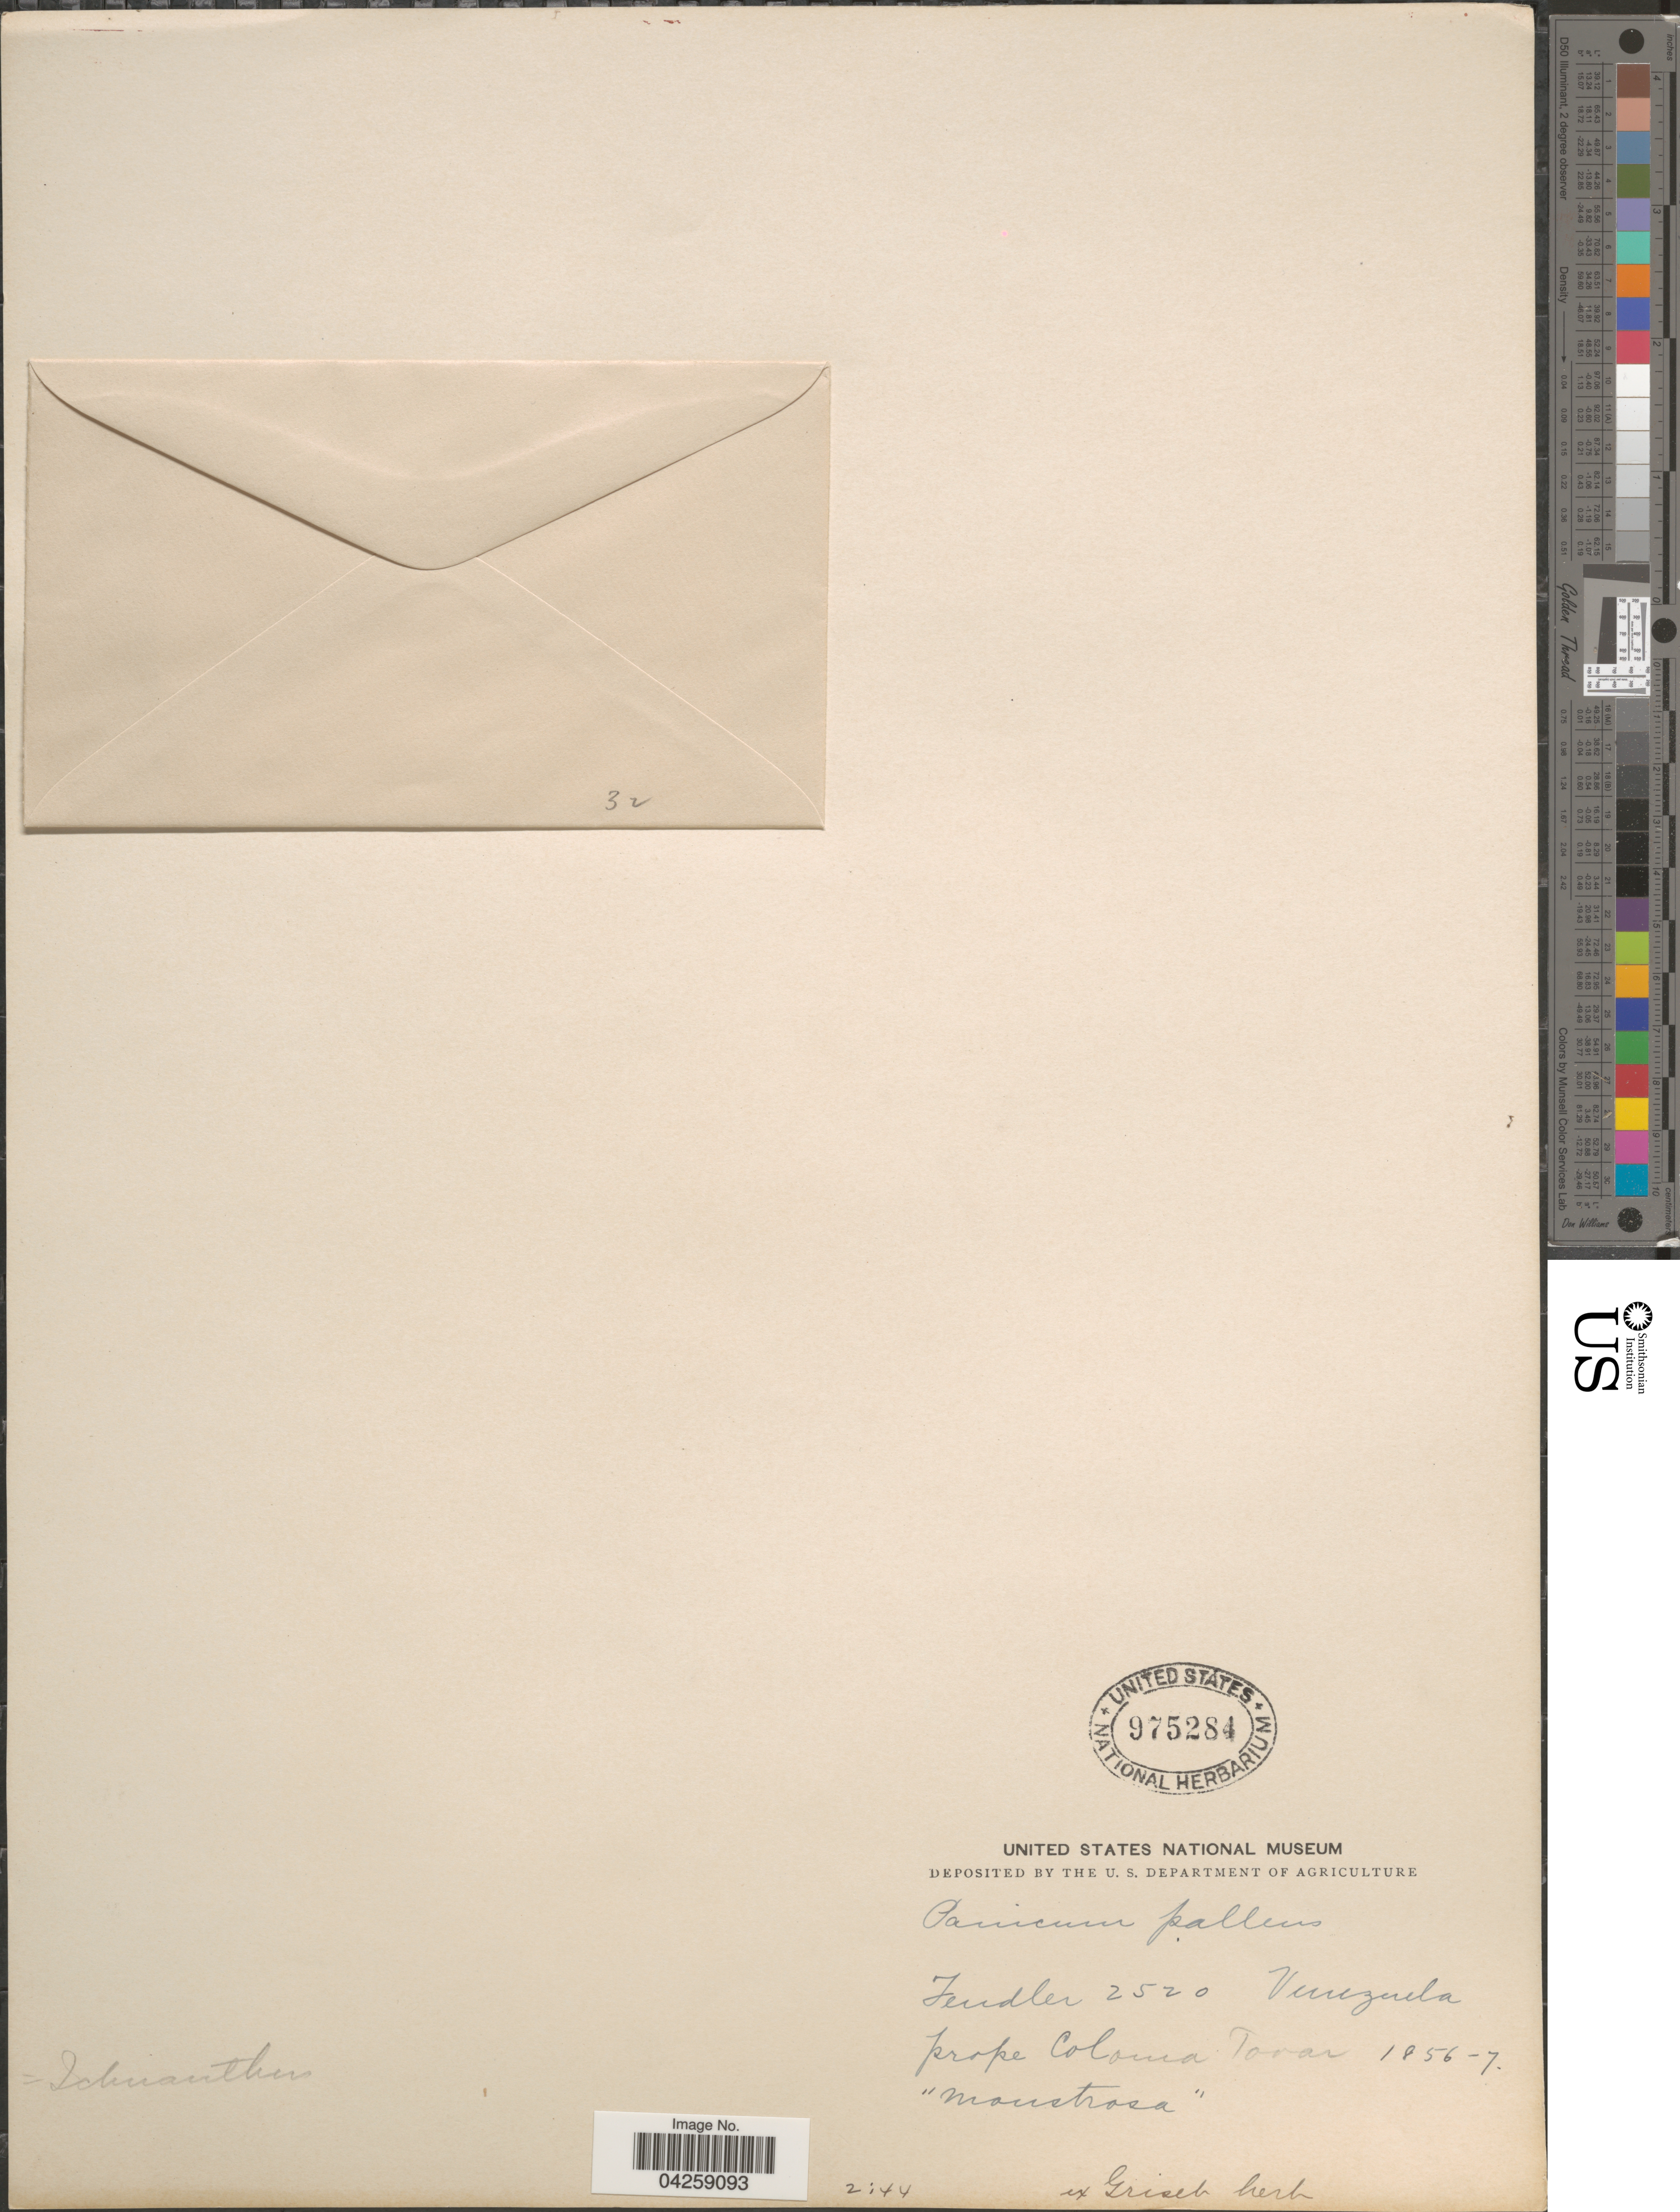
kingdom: Plantae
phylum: Tracheophyta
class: Liliopsida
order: Poales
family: Poaceae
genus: Ichnanthus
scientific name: Ichnanthus pallens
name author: (Sw.) Munro ex Benth.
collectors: -. Fendler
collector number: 2520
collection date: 1856/1857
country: Venezuela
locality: Prope Colonia Tovar.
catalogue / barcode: US 975284